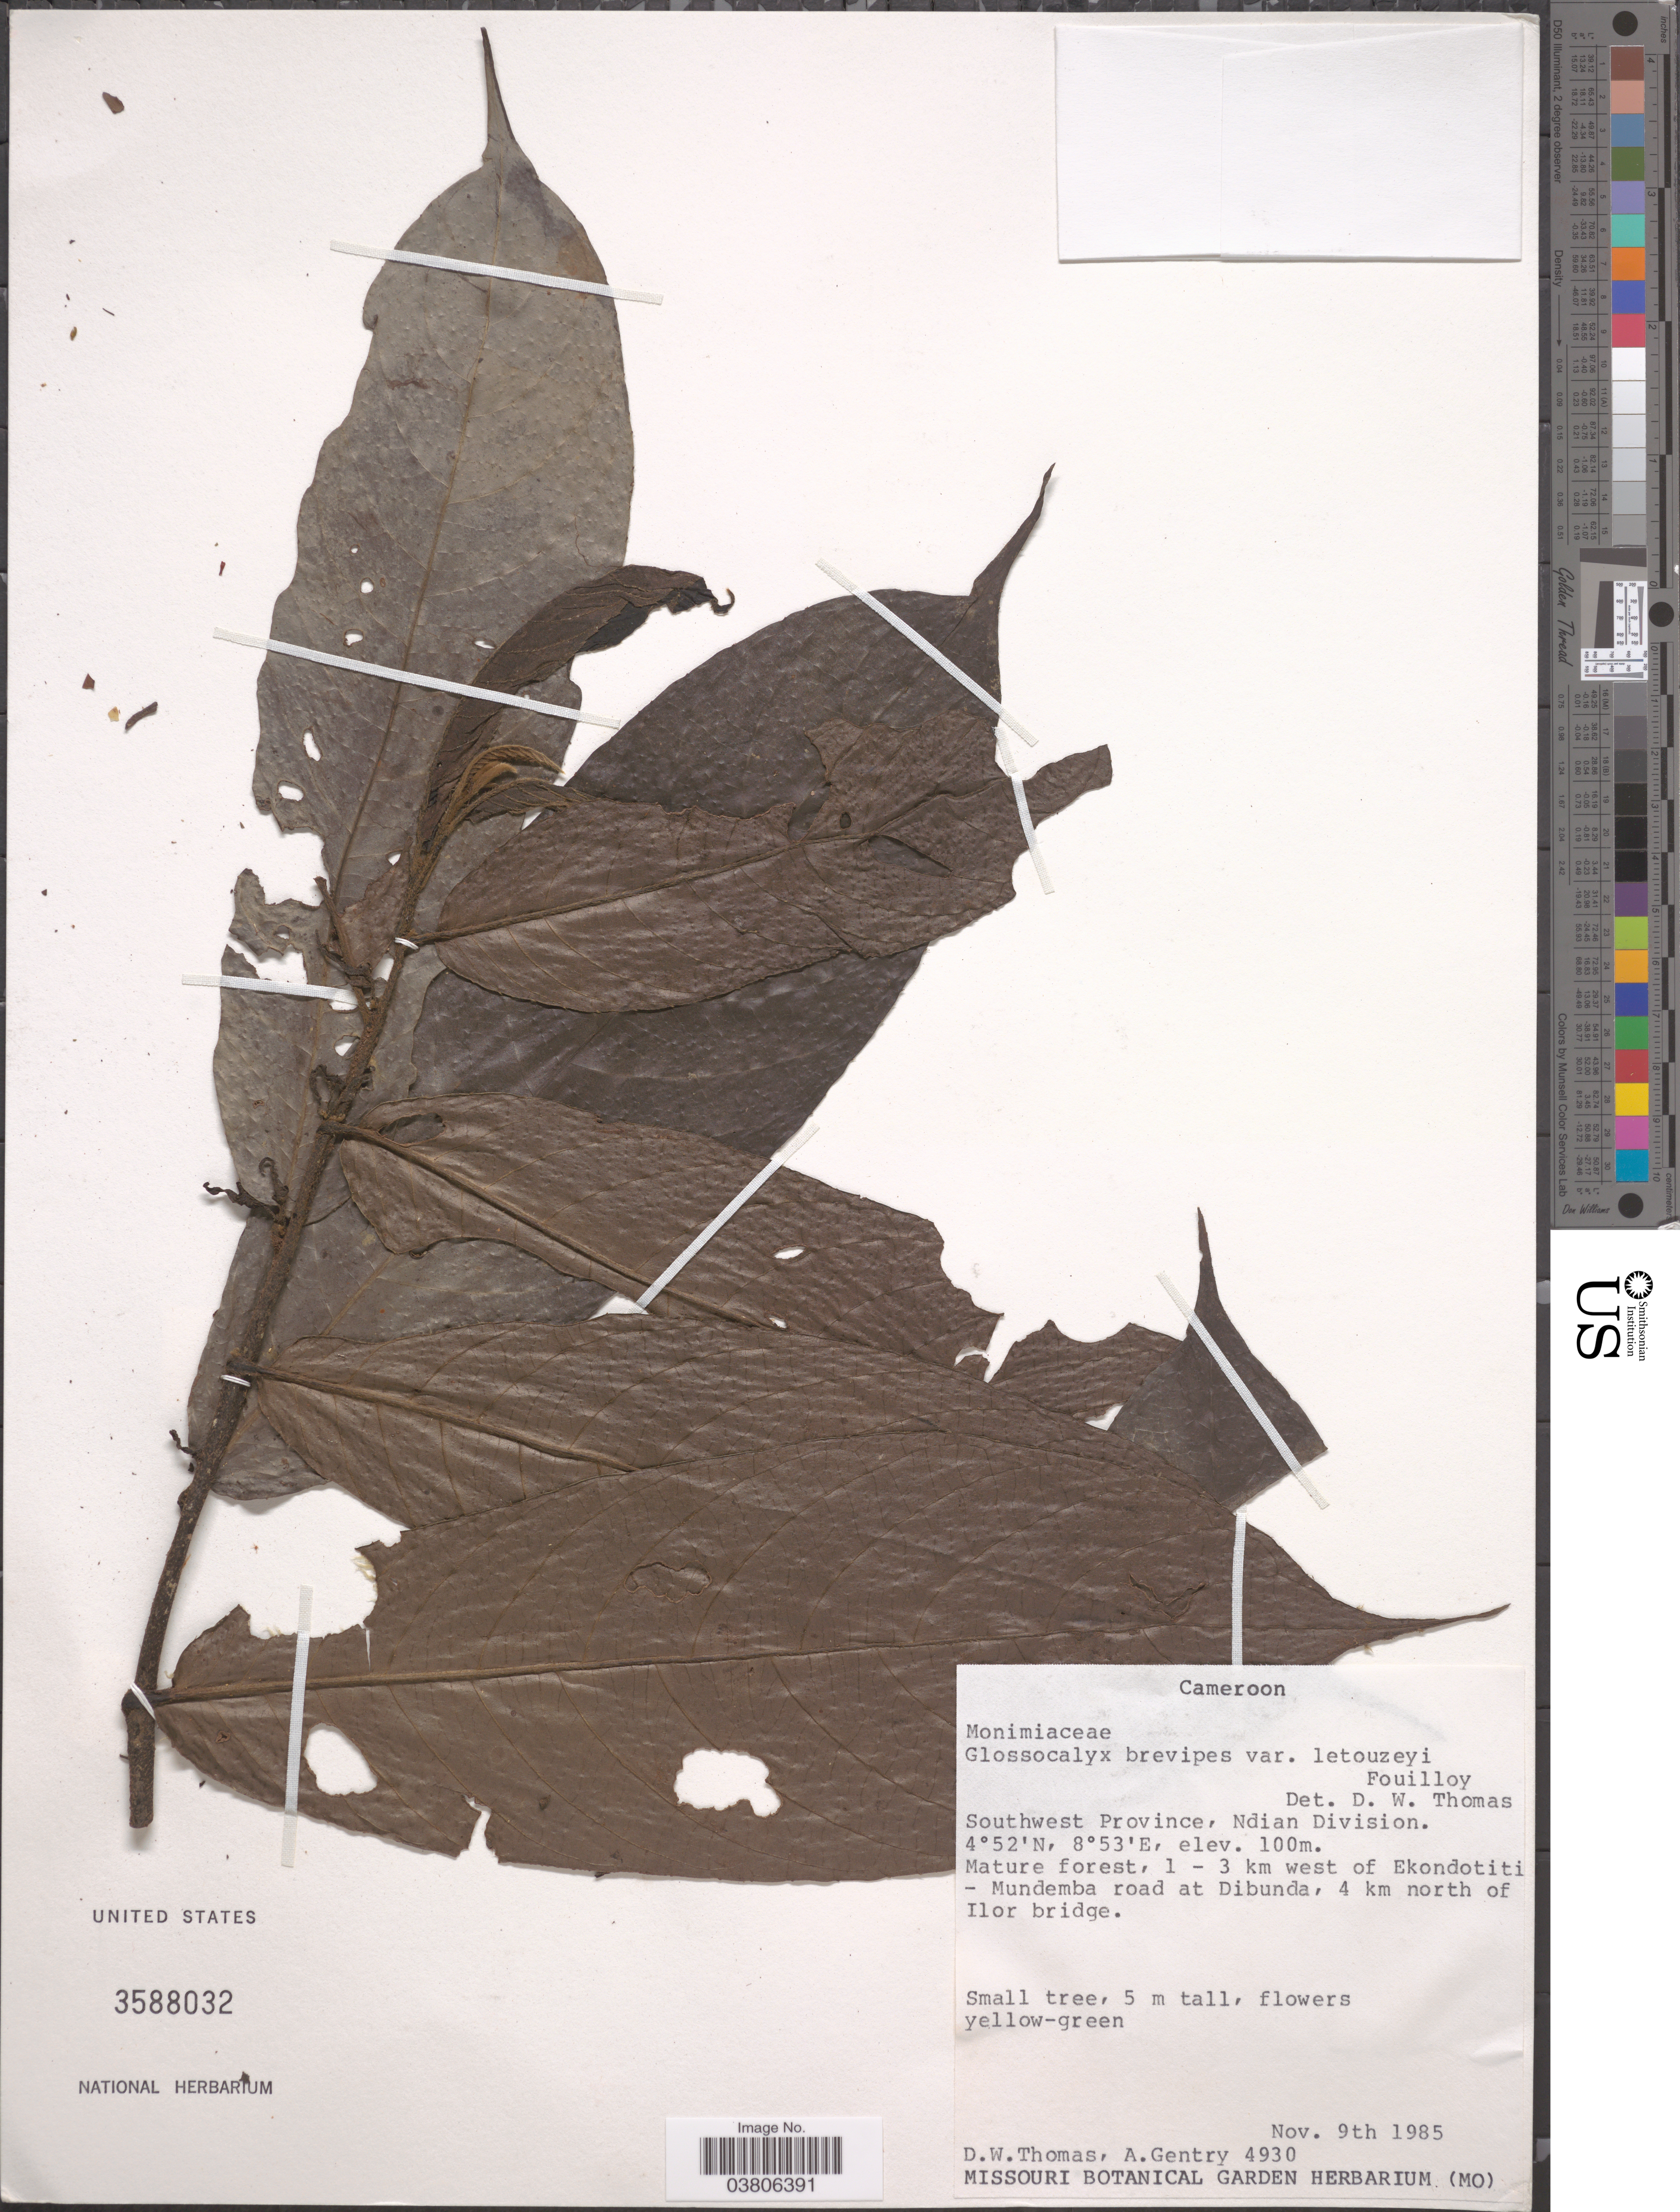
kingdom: Plantae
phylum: Tracheophyta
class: Magnoliopsida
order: Laurales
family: Siparunaceae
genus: Glossocalyx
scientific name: Glossocalyx brevipes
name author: Benth.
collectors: D. W. Thomas & A. H. Gentry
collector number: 4930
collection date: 1985-11-09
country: Cameroon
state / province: Sud-Ouest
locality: Southwest Province, Ndian Division. 1 - 3 km west of Ekondotiti - Mundemba road at Dibunda, 4 km north of Ilor bridge.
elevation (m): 100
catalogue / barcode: US 3588032